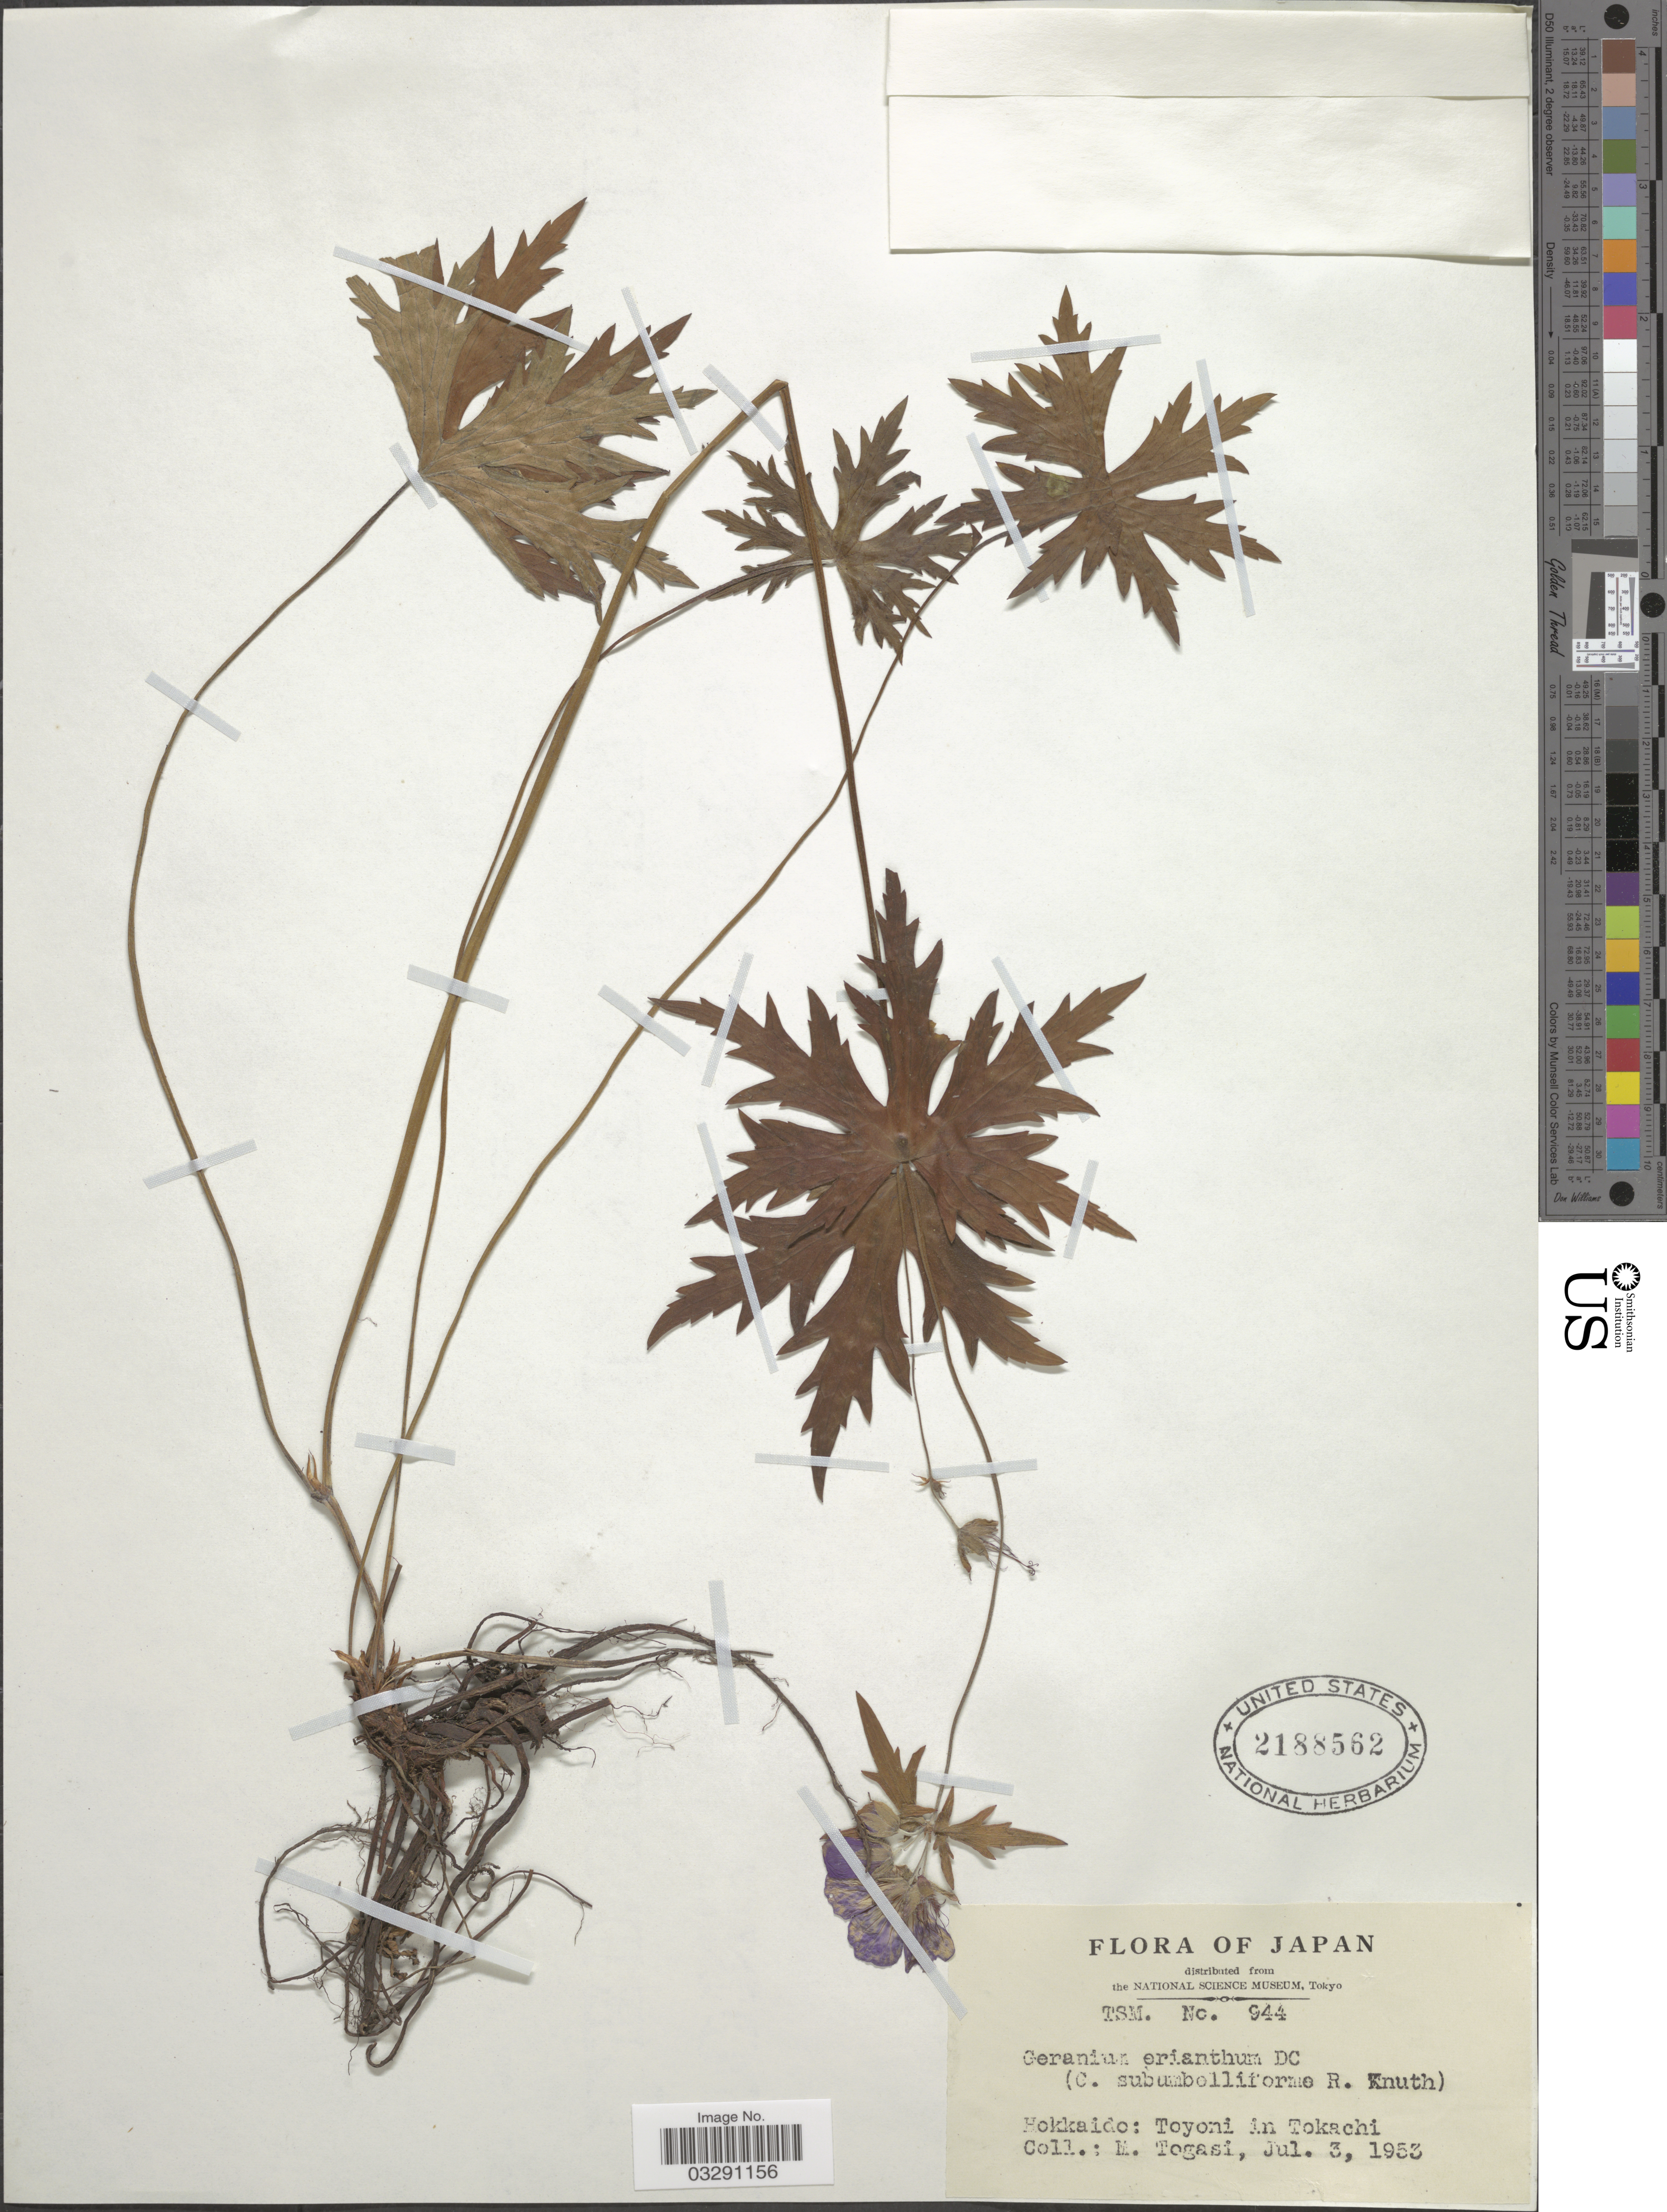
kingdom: Plantae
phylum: Tracheophyta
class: Magnoliopsida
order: Geraniales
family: Geraniaceae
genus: Geranium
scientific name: Geranium erianthum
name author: DC.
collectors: M. Togasi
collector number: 944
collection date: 1953-07-03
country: Japan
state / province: Hokkaidō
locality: Hokkaido: Toyoni in Tokachi.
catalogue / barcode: US 2188562